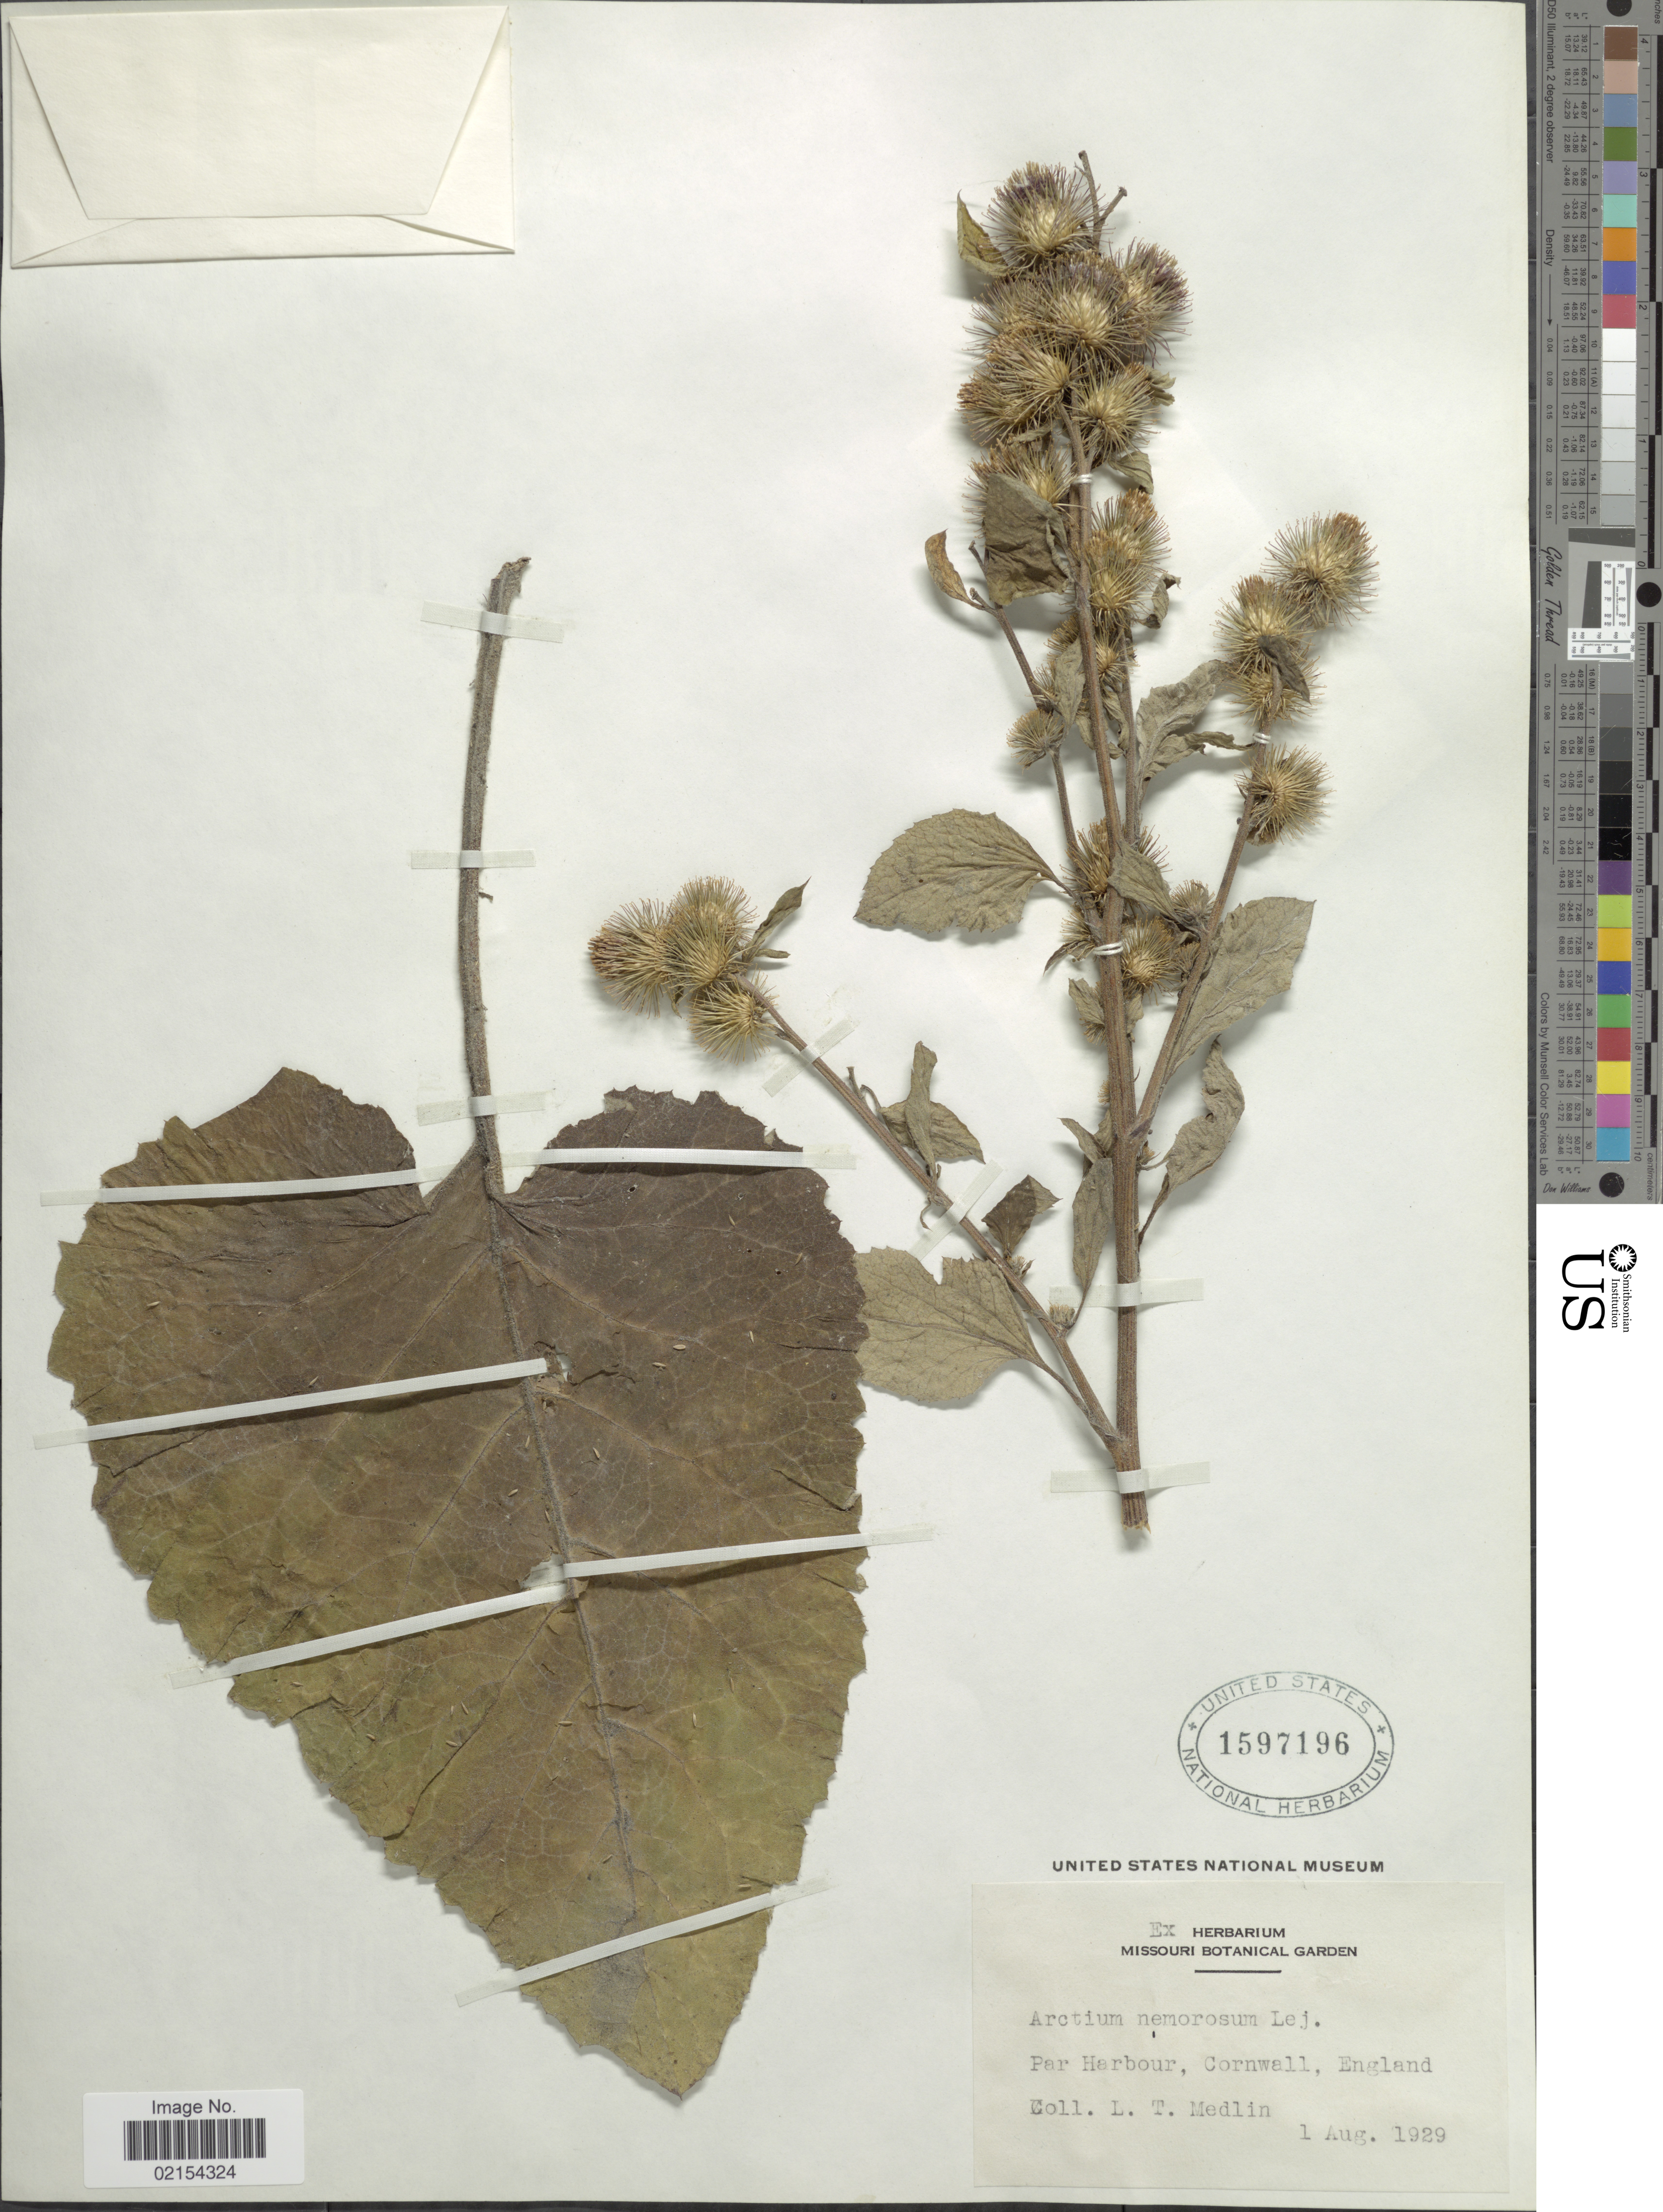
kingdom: Plantae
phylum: Tracheophyta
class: Magnoliopsida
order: Asterales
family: Asteraceae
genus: Arctium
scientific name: Arctium nemorosum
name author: Lej.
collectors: L. Medlin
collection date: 1929-08-01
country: United Kingdom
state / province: England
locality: Par Harbour, Cornwell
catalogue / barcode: US 1597196